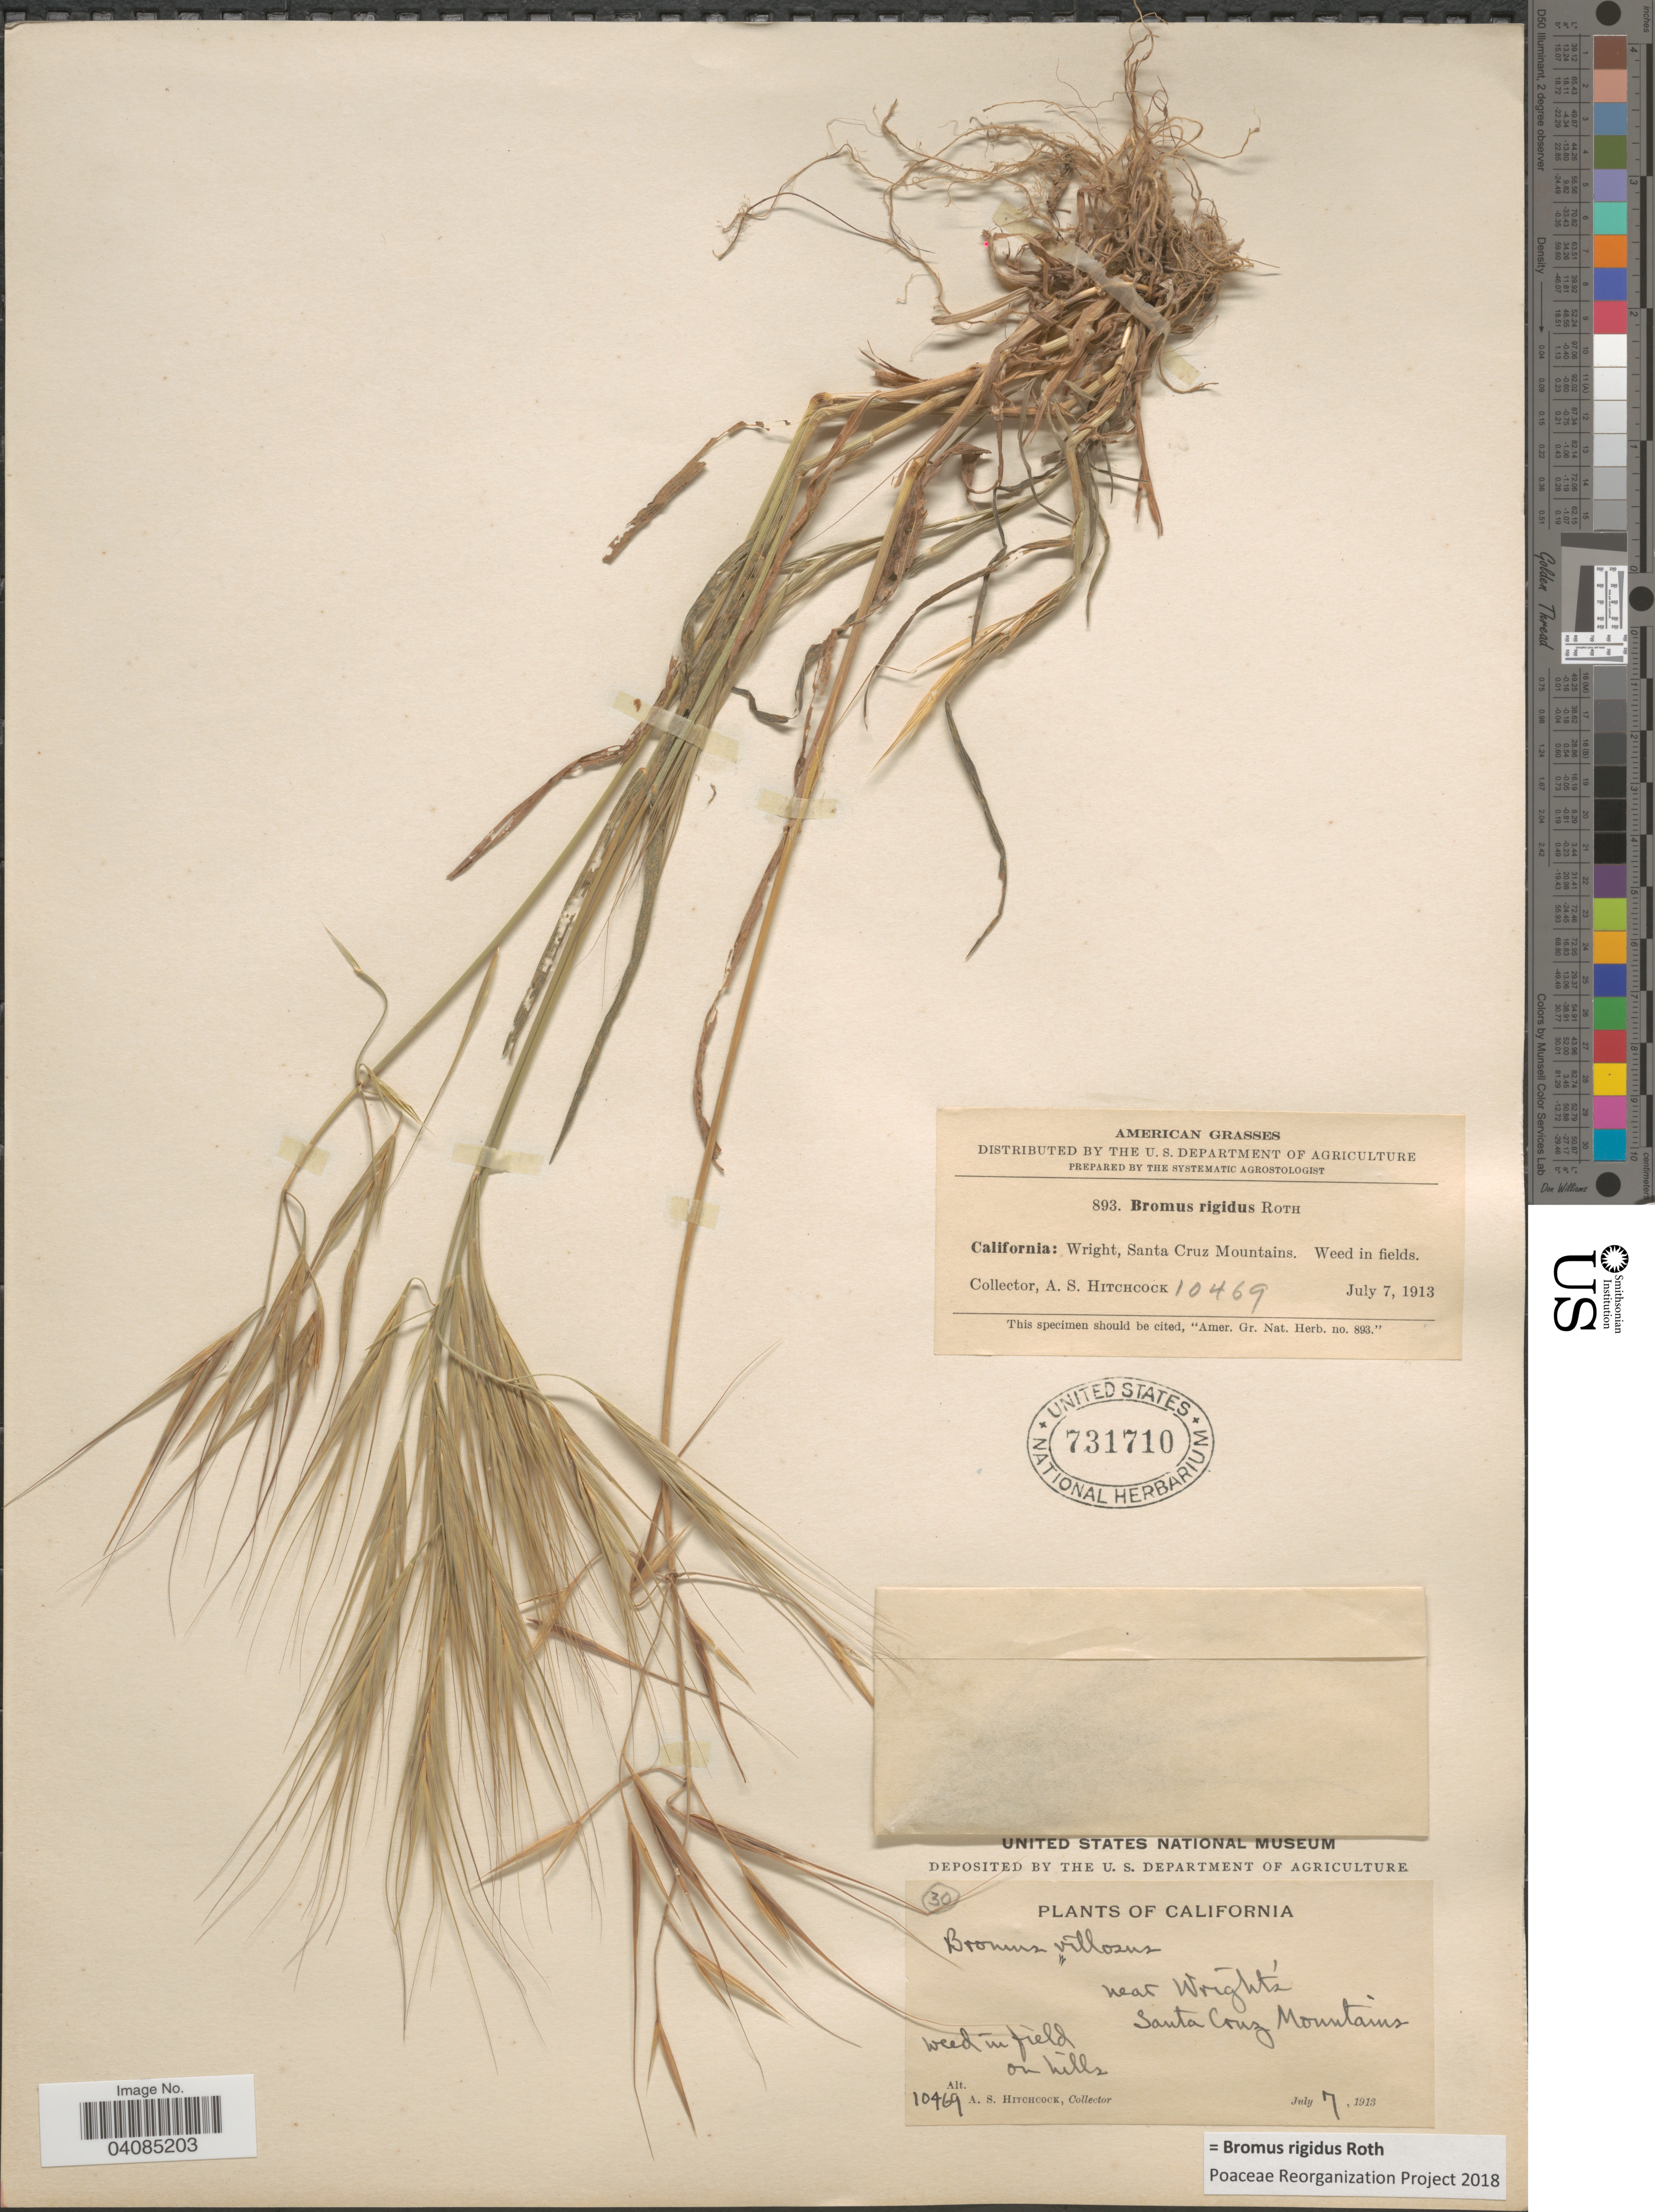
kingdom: Plantae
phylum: Tracheophyta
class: Liliopsida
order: Poales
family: Poaceae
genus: Bromus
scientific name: Bromus rigidus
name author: Roth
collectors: A. S. Hitchcock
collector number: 10469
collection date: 1913-07-07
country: United States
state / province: California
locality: Wright, Santa Cruz Mountains. Weed in fields. On hills.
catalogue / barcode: US 731710